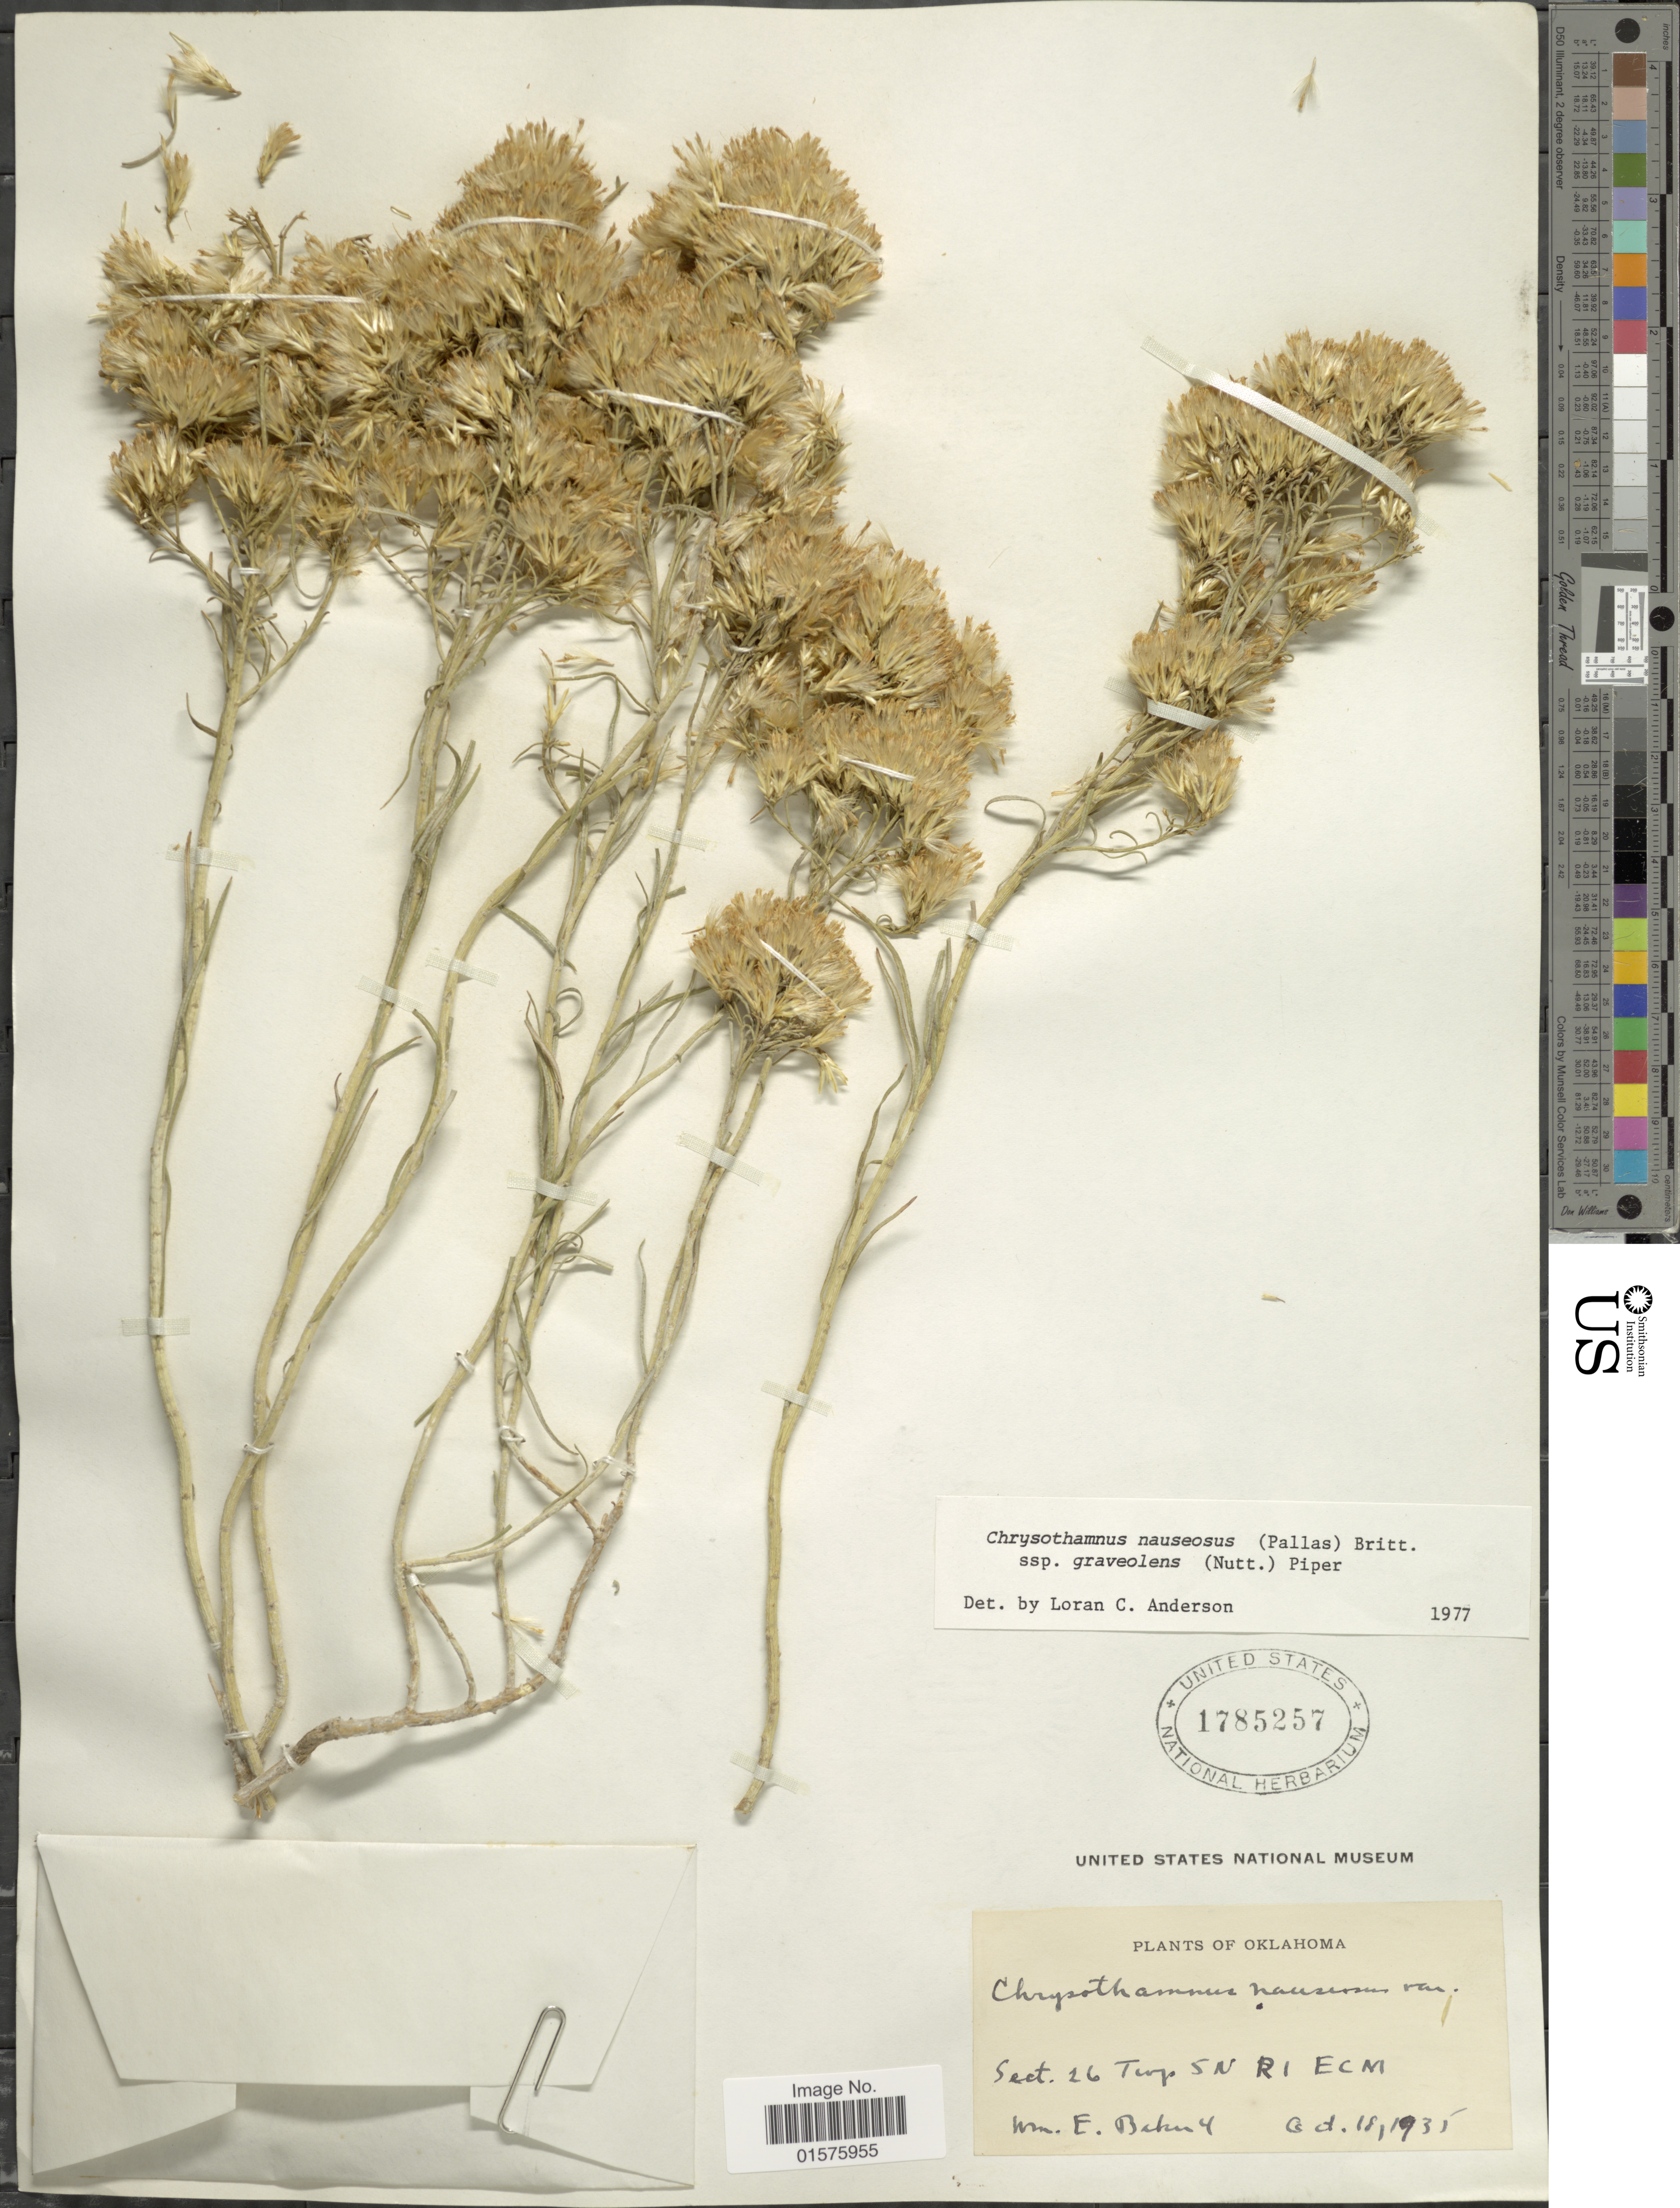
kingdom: Plantae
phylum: Tracheophyta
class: Magnoliopsida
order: Asterales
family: Asteraceae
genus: Ericameria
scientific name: Ericameria nauseosa var. graveolens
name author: (Nutt.) Reveal & Schuyler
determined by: Urbatsch, Lowell E., Curator (LSU), Louisiana State University (UNITED STATES)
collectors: E. Baker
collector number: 4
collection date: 1935-10-18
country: United States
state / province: Oklahoma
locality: Sect. 26 Twp SN R1 ECM.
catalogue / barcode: US 1785257